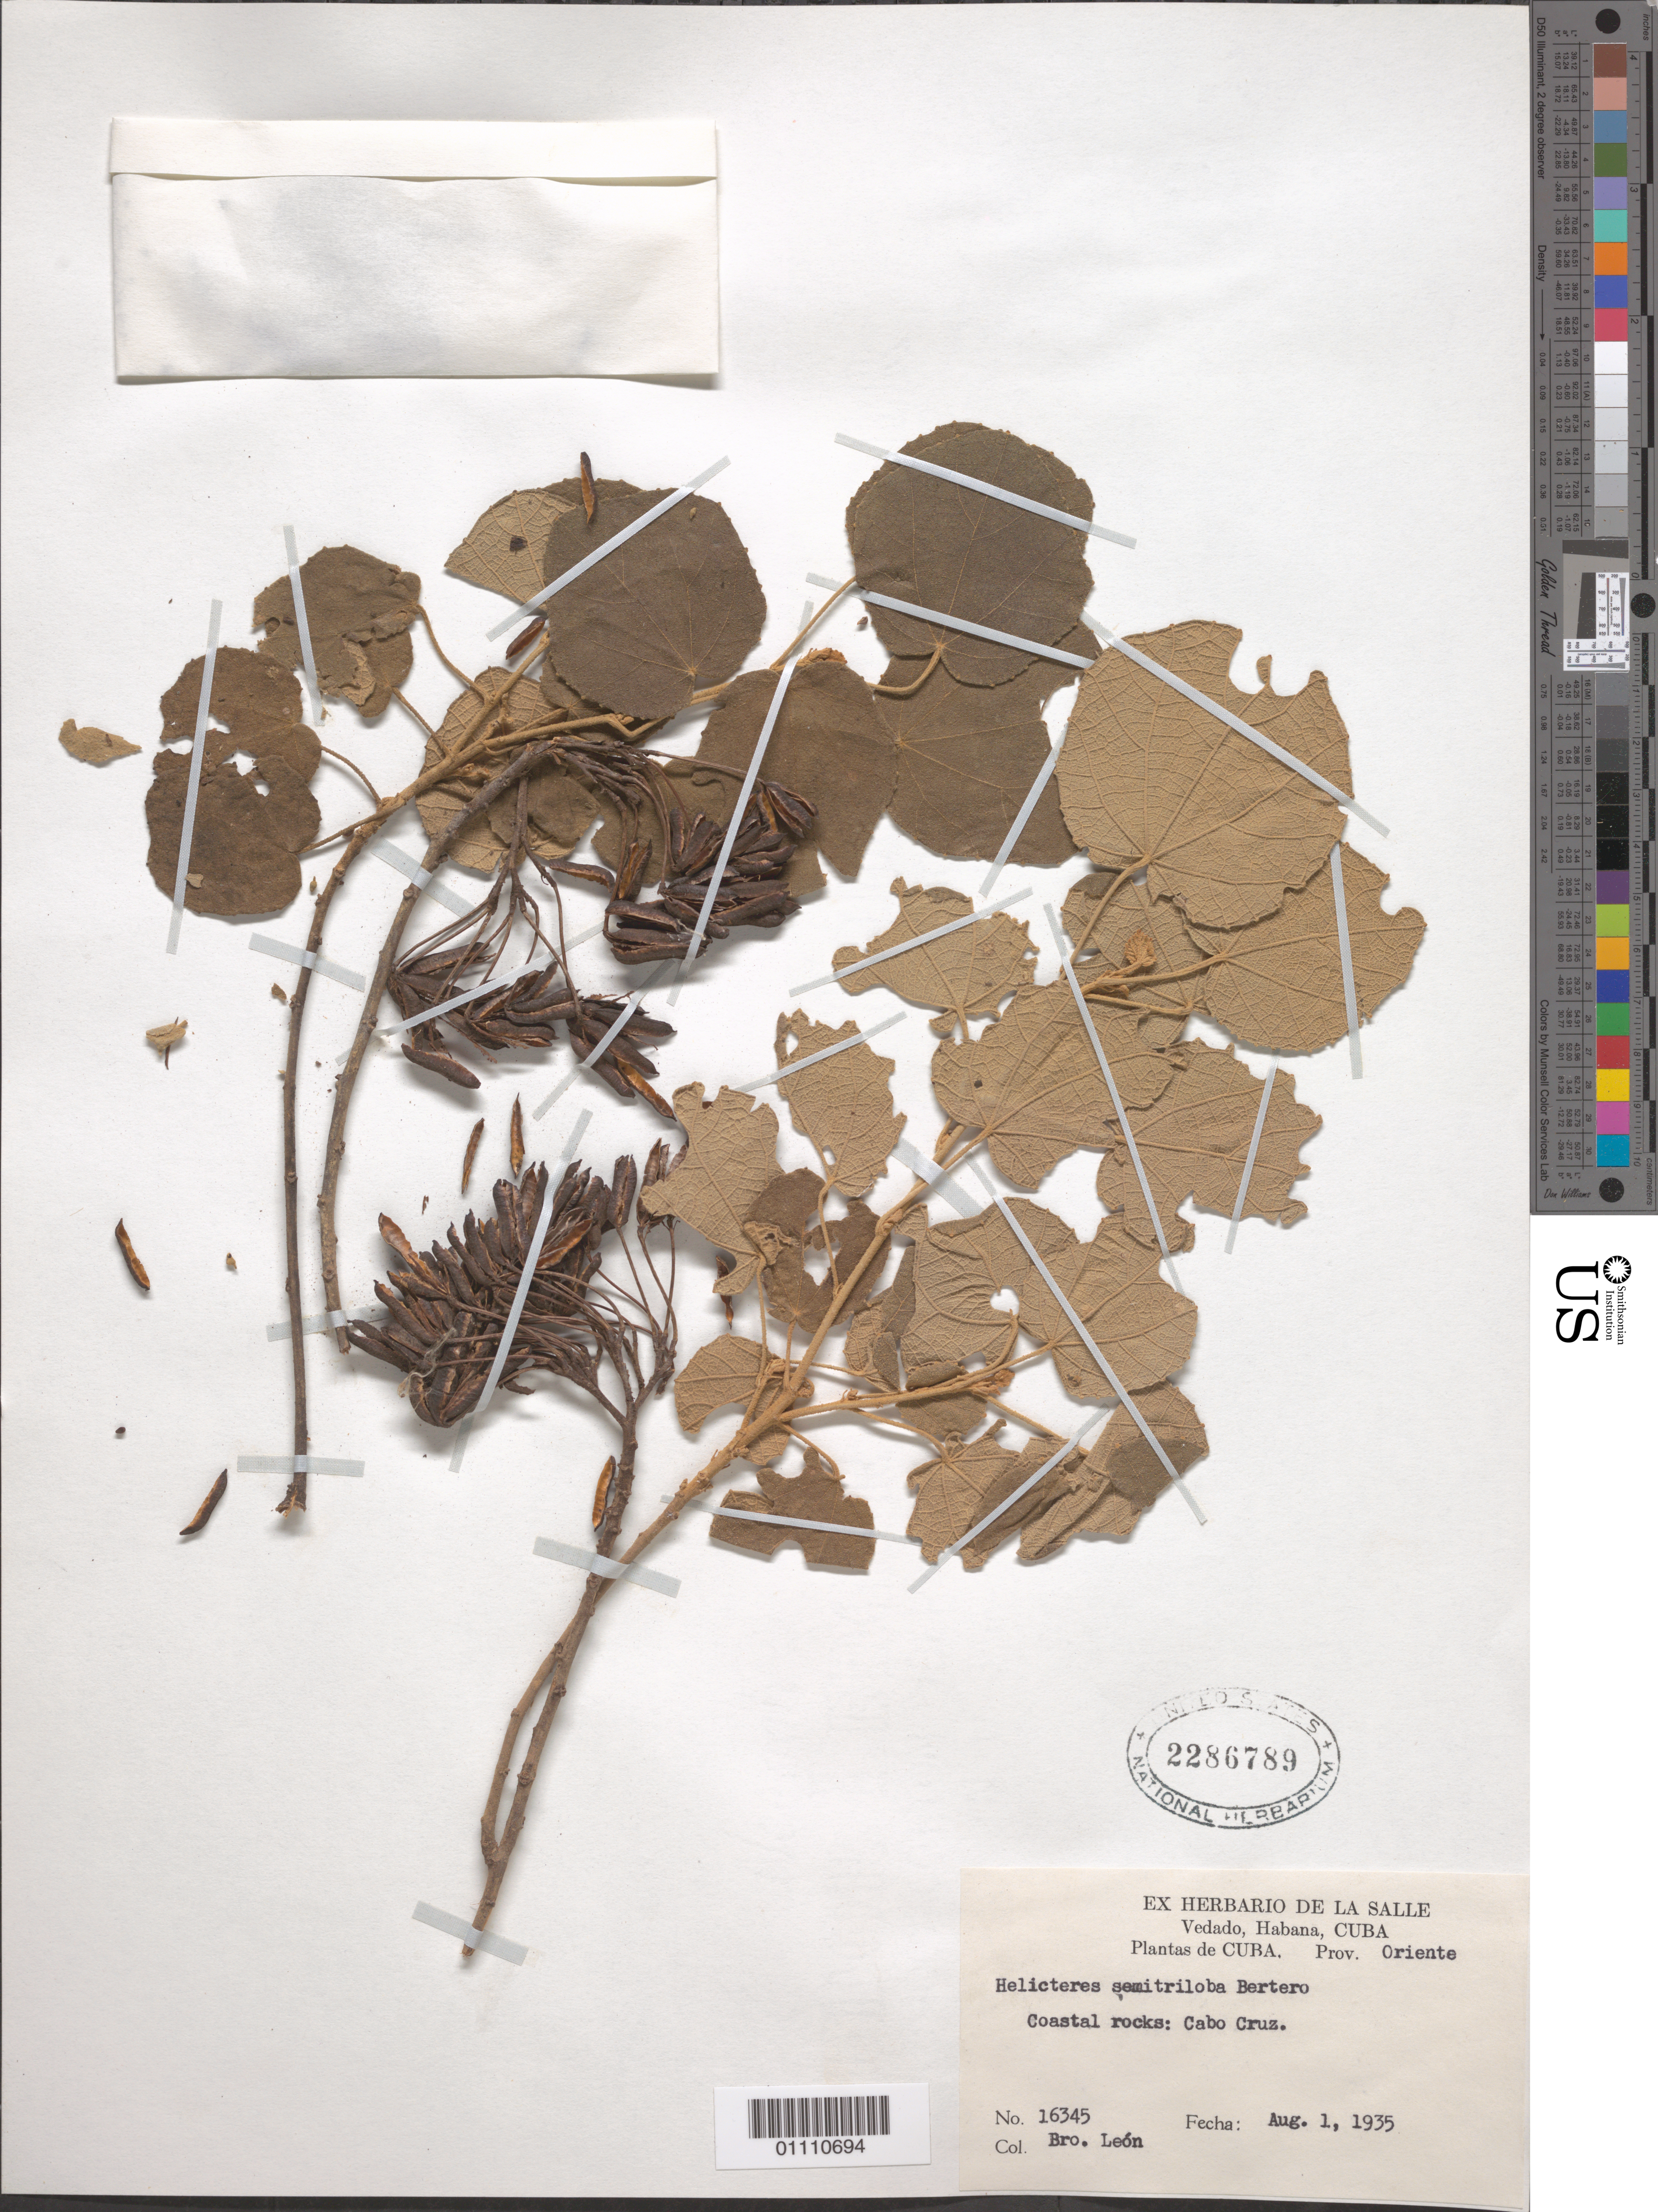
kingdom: Plantae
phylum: Tracheophyta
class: Magnoliopsida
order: Malvales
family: Malvaceae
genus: Helicteres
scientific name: Helicteres semitriloba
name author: Bertero ex DC.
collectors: Bro. León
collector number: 16345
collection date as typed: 01 Aug 1935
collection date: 1935-08-01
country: Cuba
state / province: Granma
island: Cuba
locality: Cabo Cruz, Prov Oriente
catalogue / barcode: US 2286789